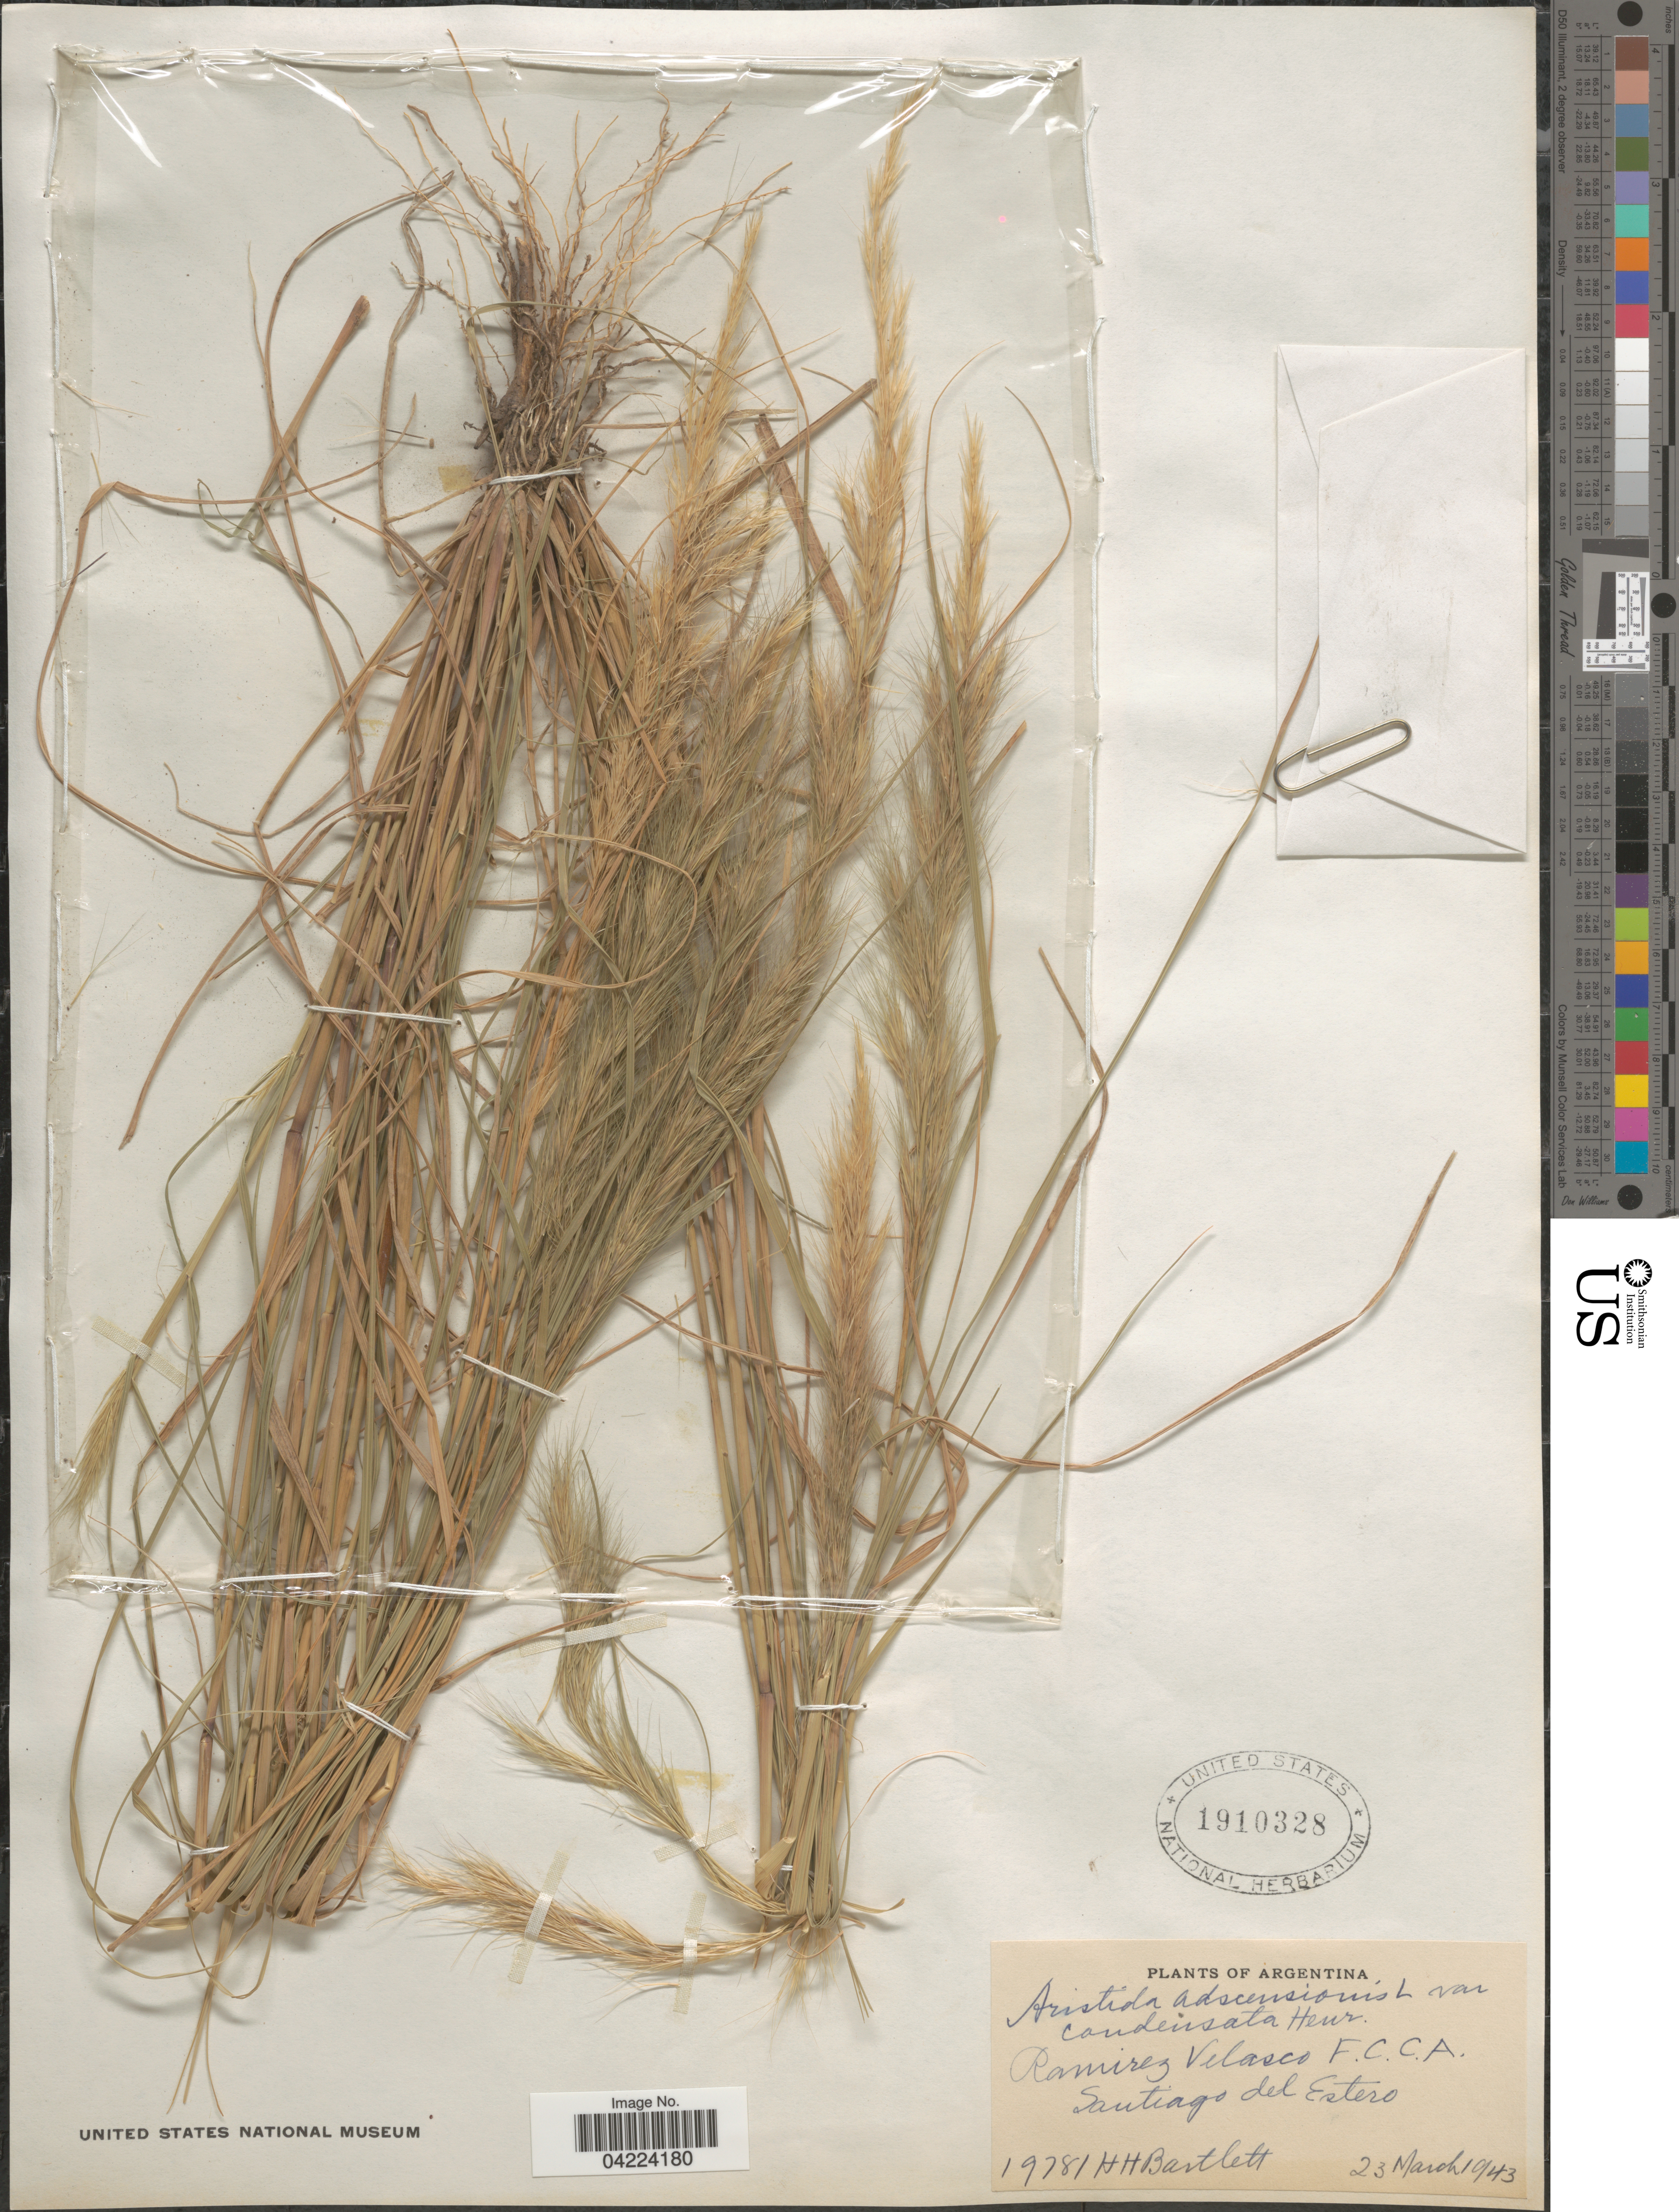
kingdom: Plantae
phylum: Tracheophyta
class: Liliopsida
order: Poales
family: Poaceae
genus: Aristida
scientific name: Aristida adscensionis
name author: L.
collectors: H. H. Bartlett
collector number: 19781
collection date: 1943-03-23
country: Argentina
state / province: Santiago del Estero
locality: Ramirez Velasco. F.C.C.A.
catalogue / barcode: US 1910328